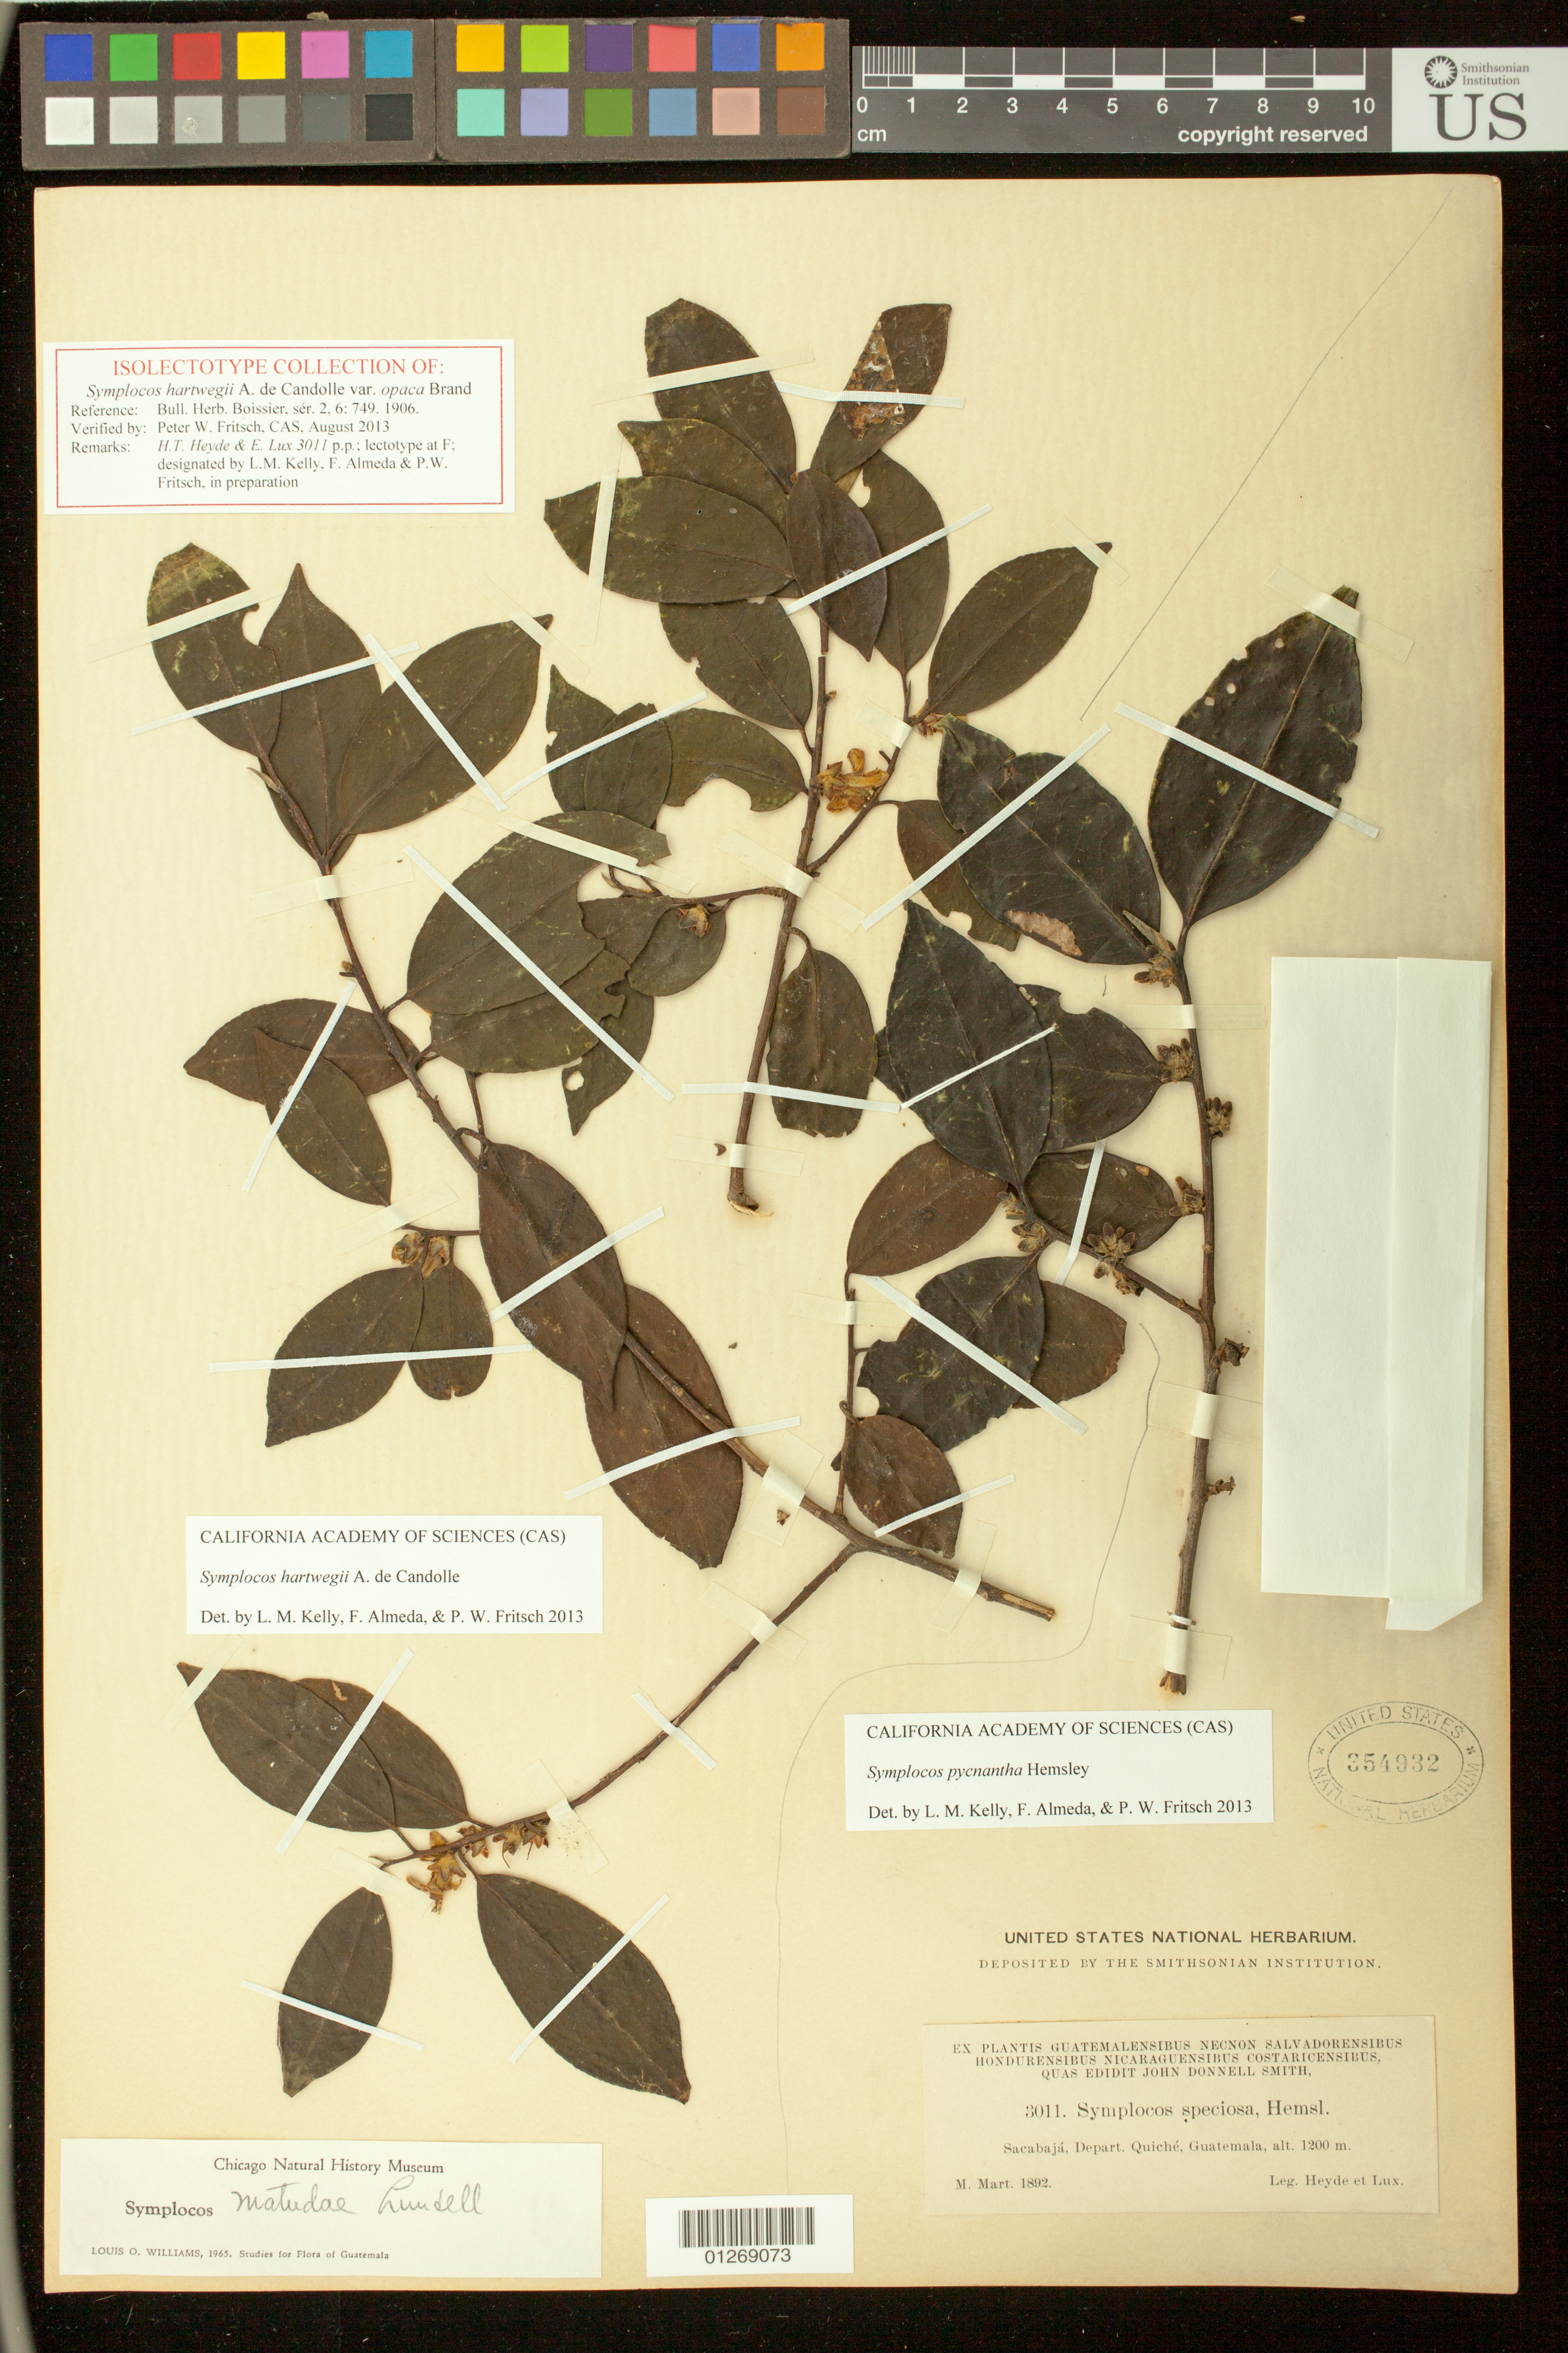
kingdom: Plantae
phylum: Tracheophyta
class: Magnoliopsida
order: Ericales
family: Symplocaceae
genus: Symplocos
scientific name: Symplocos hartwegii var. opaca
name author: Brand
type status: Type Collection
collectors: E. T. Heyde & E. Lux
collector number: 3011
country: Guatemala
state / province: El Quiché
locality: Sacabajá, Depart. Quiché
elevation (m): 1200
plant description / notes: Annotated as isolectotype collection "in preparation" by L.M. Kelly et al. (2013). As annotated, specimen represents a mixed collection, with only one element (of 2) on sheet representing the isolectotype collection.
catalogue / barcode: US 354932